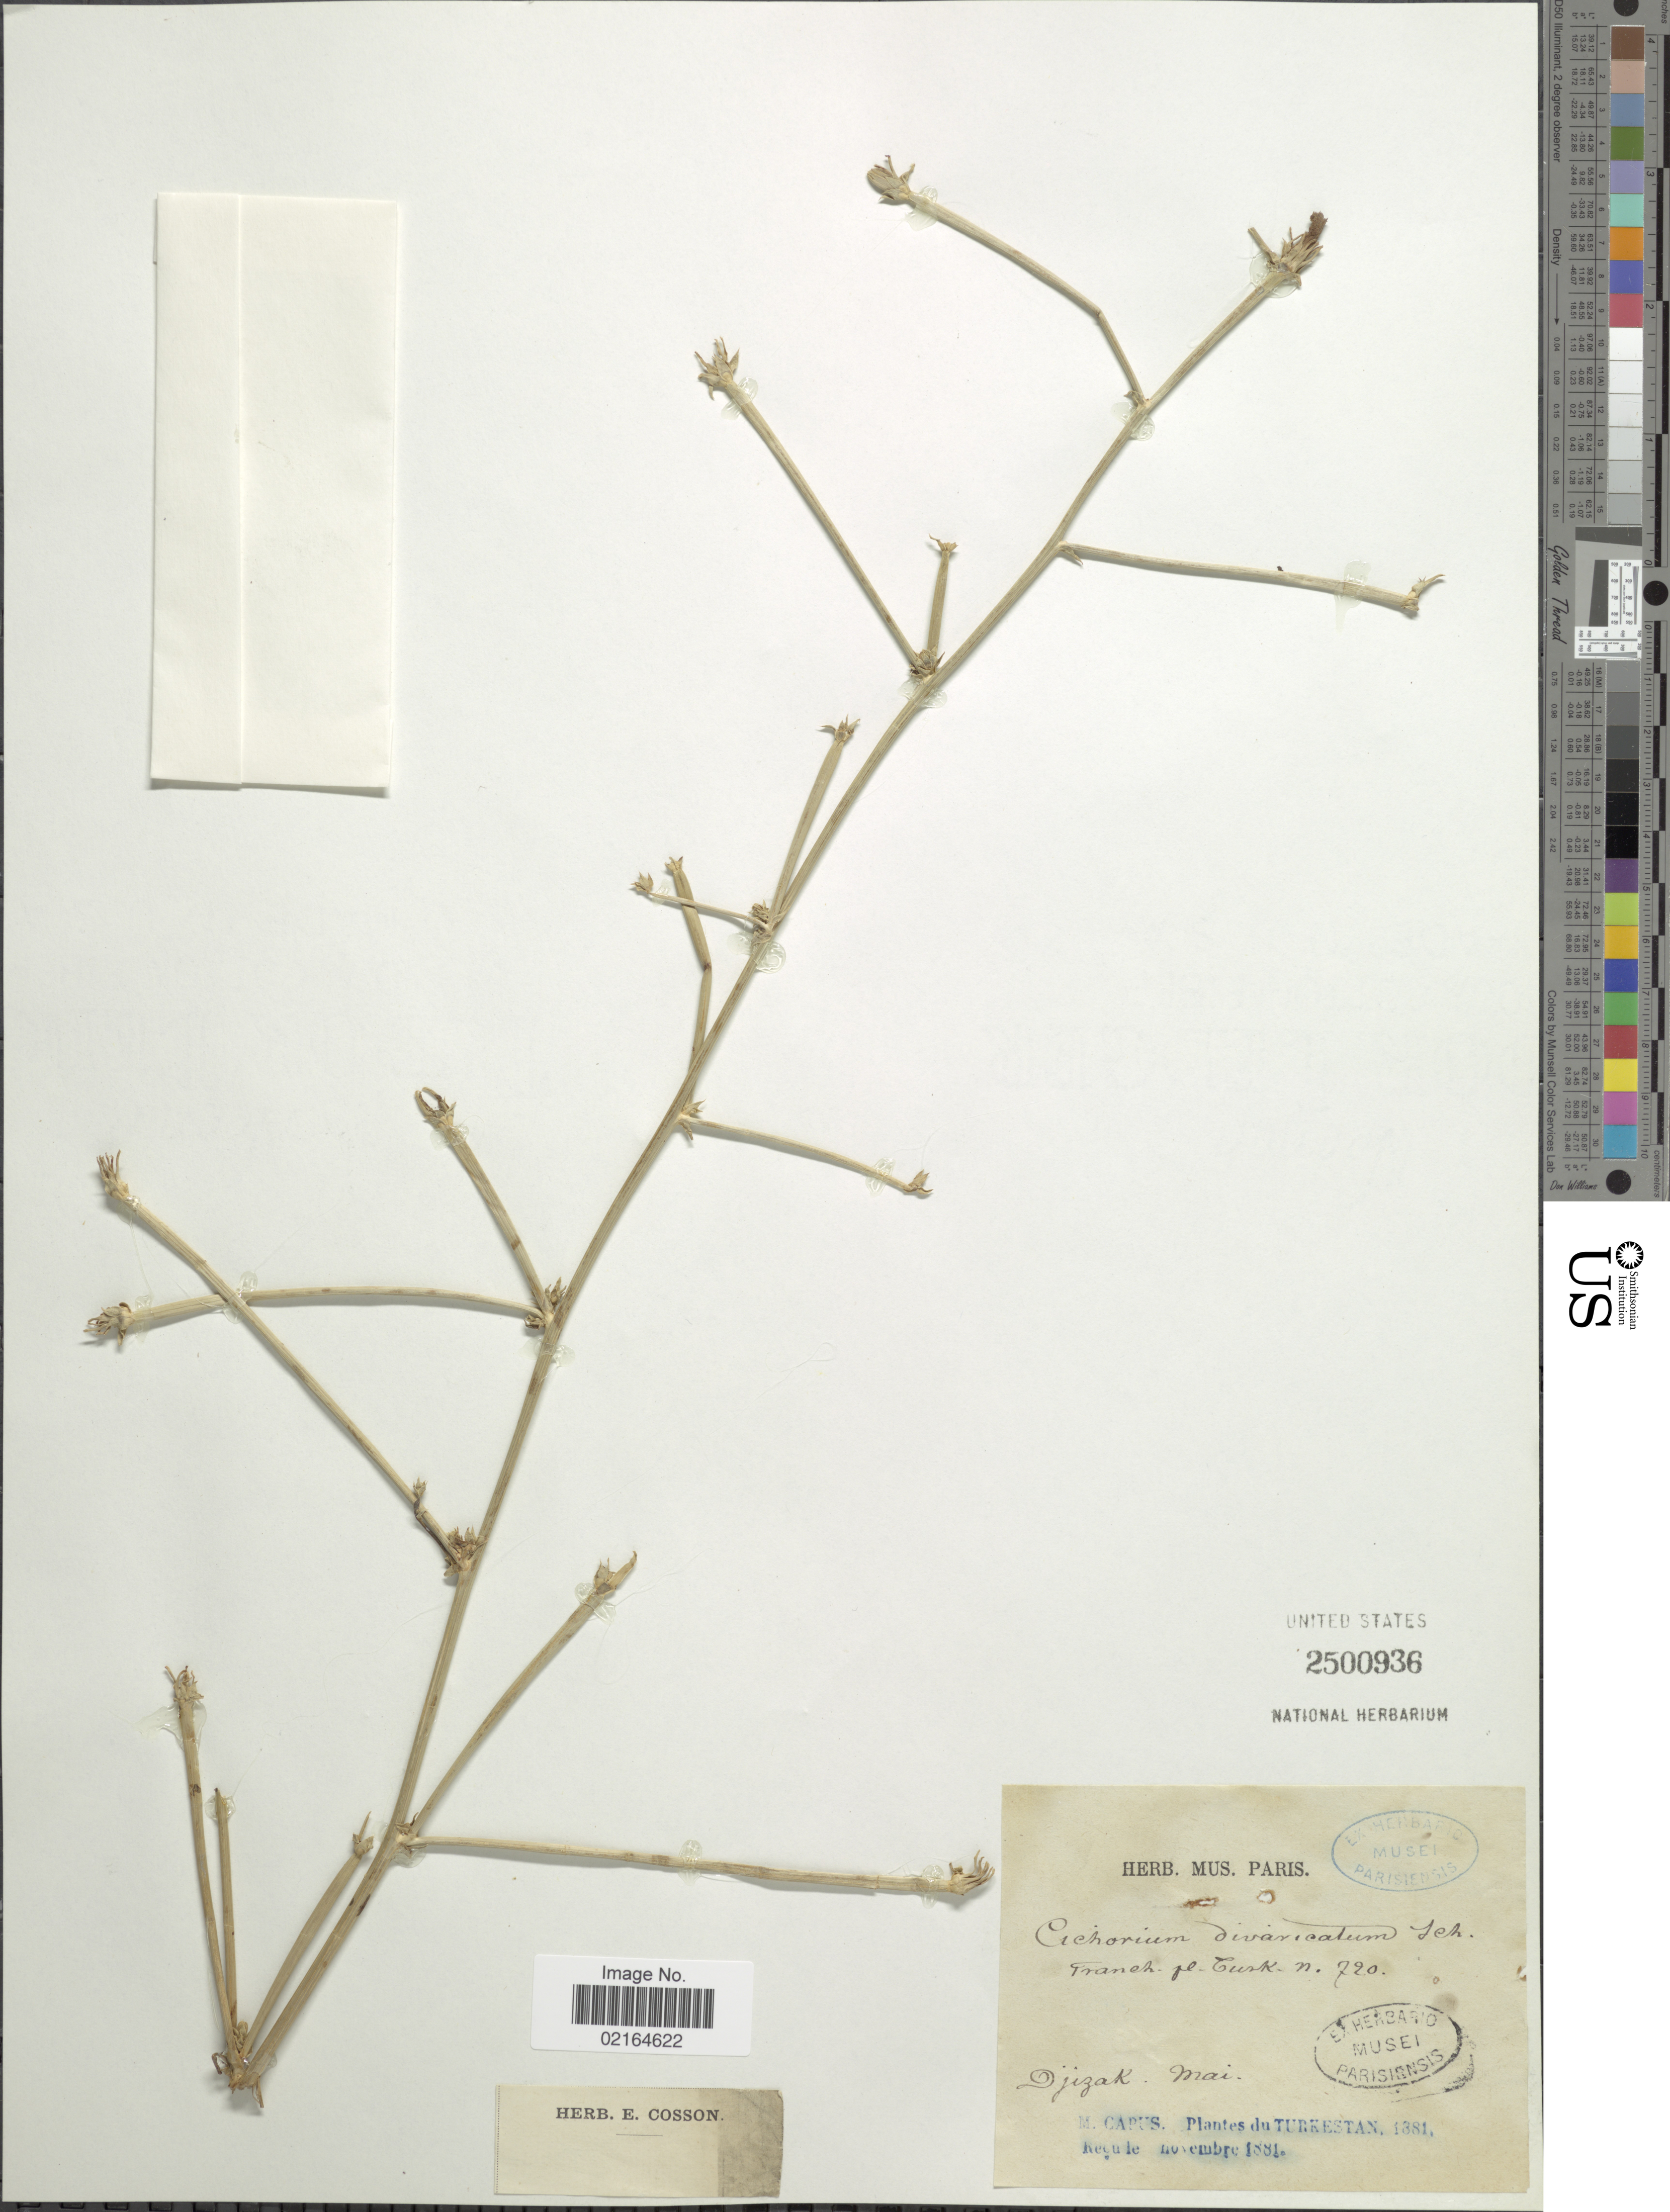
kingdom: Plantae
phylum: Tracheophyta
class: Magnoliopsida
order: Asterales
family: Asteraceae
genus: Cichorium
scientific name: Cichorium pumilum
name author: Jacq.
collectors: M. Capus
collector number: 720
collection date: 1881-05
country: Uzbekistan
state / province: Jizzax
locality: Turkestan, Djizak.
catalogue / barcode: US 2500936